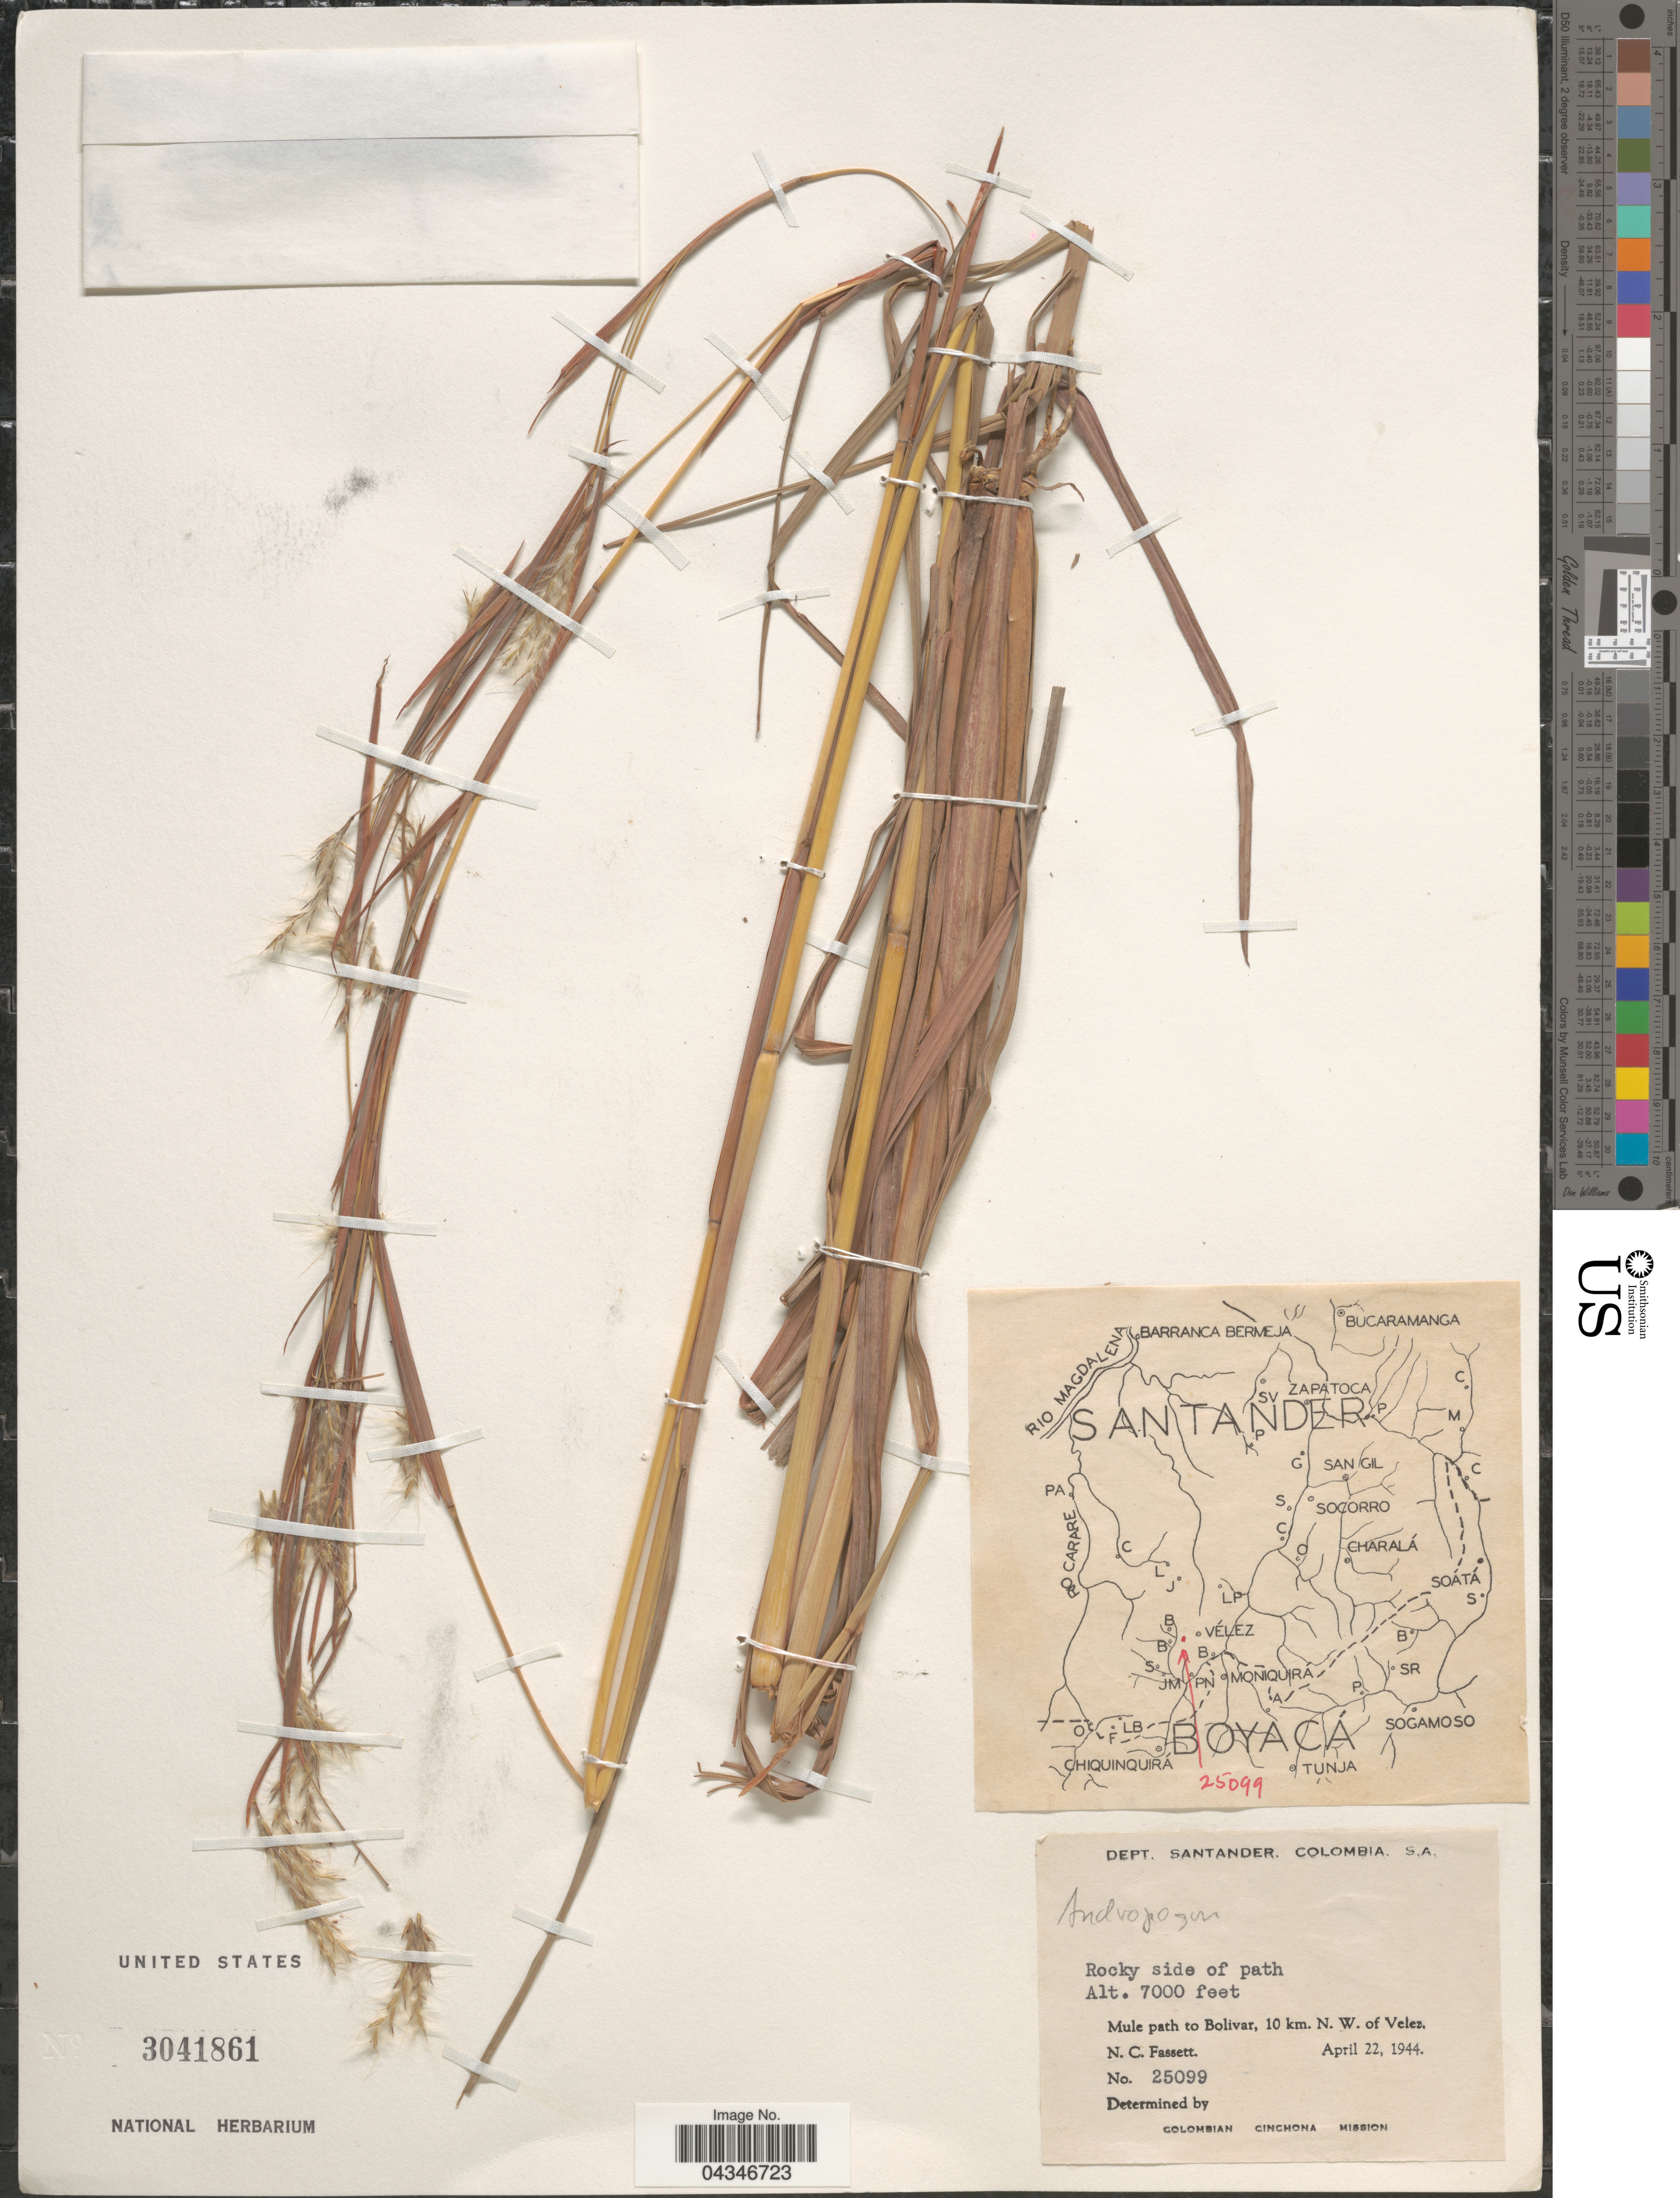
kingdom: Plantae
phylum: Tracheophyta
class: Liliopsida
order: Poales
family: Poaceae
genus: Andropogon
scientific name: Andropogon sp.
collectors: N. C. Fassett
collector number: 25099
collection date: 1944-04-22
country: Colombia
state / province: Santander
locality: Dept. Santander. Rocky side of path. Mule path to Bolivar, 10 km. N. W. of Velez.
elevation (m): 2134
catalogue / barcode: US 3041861